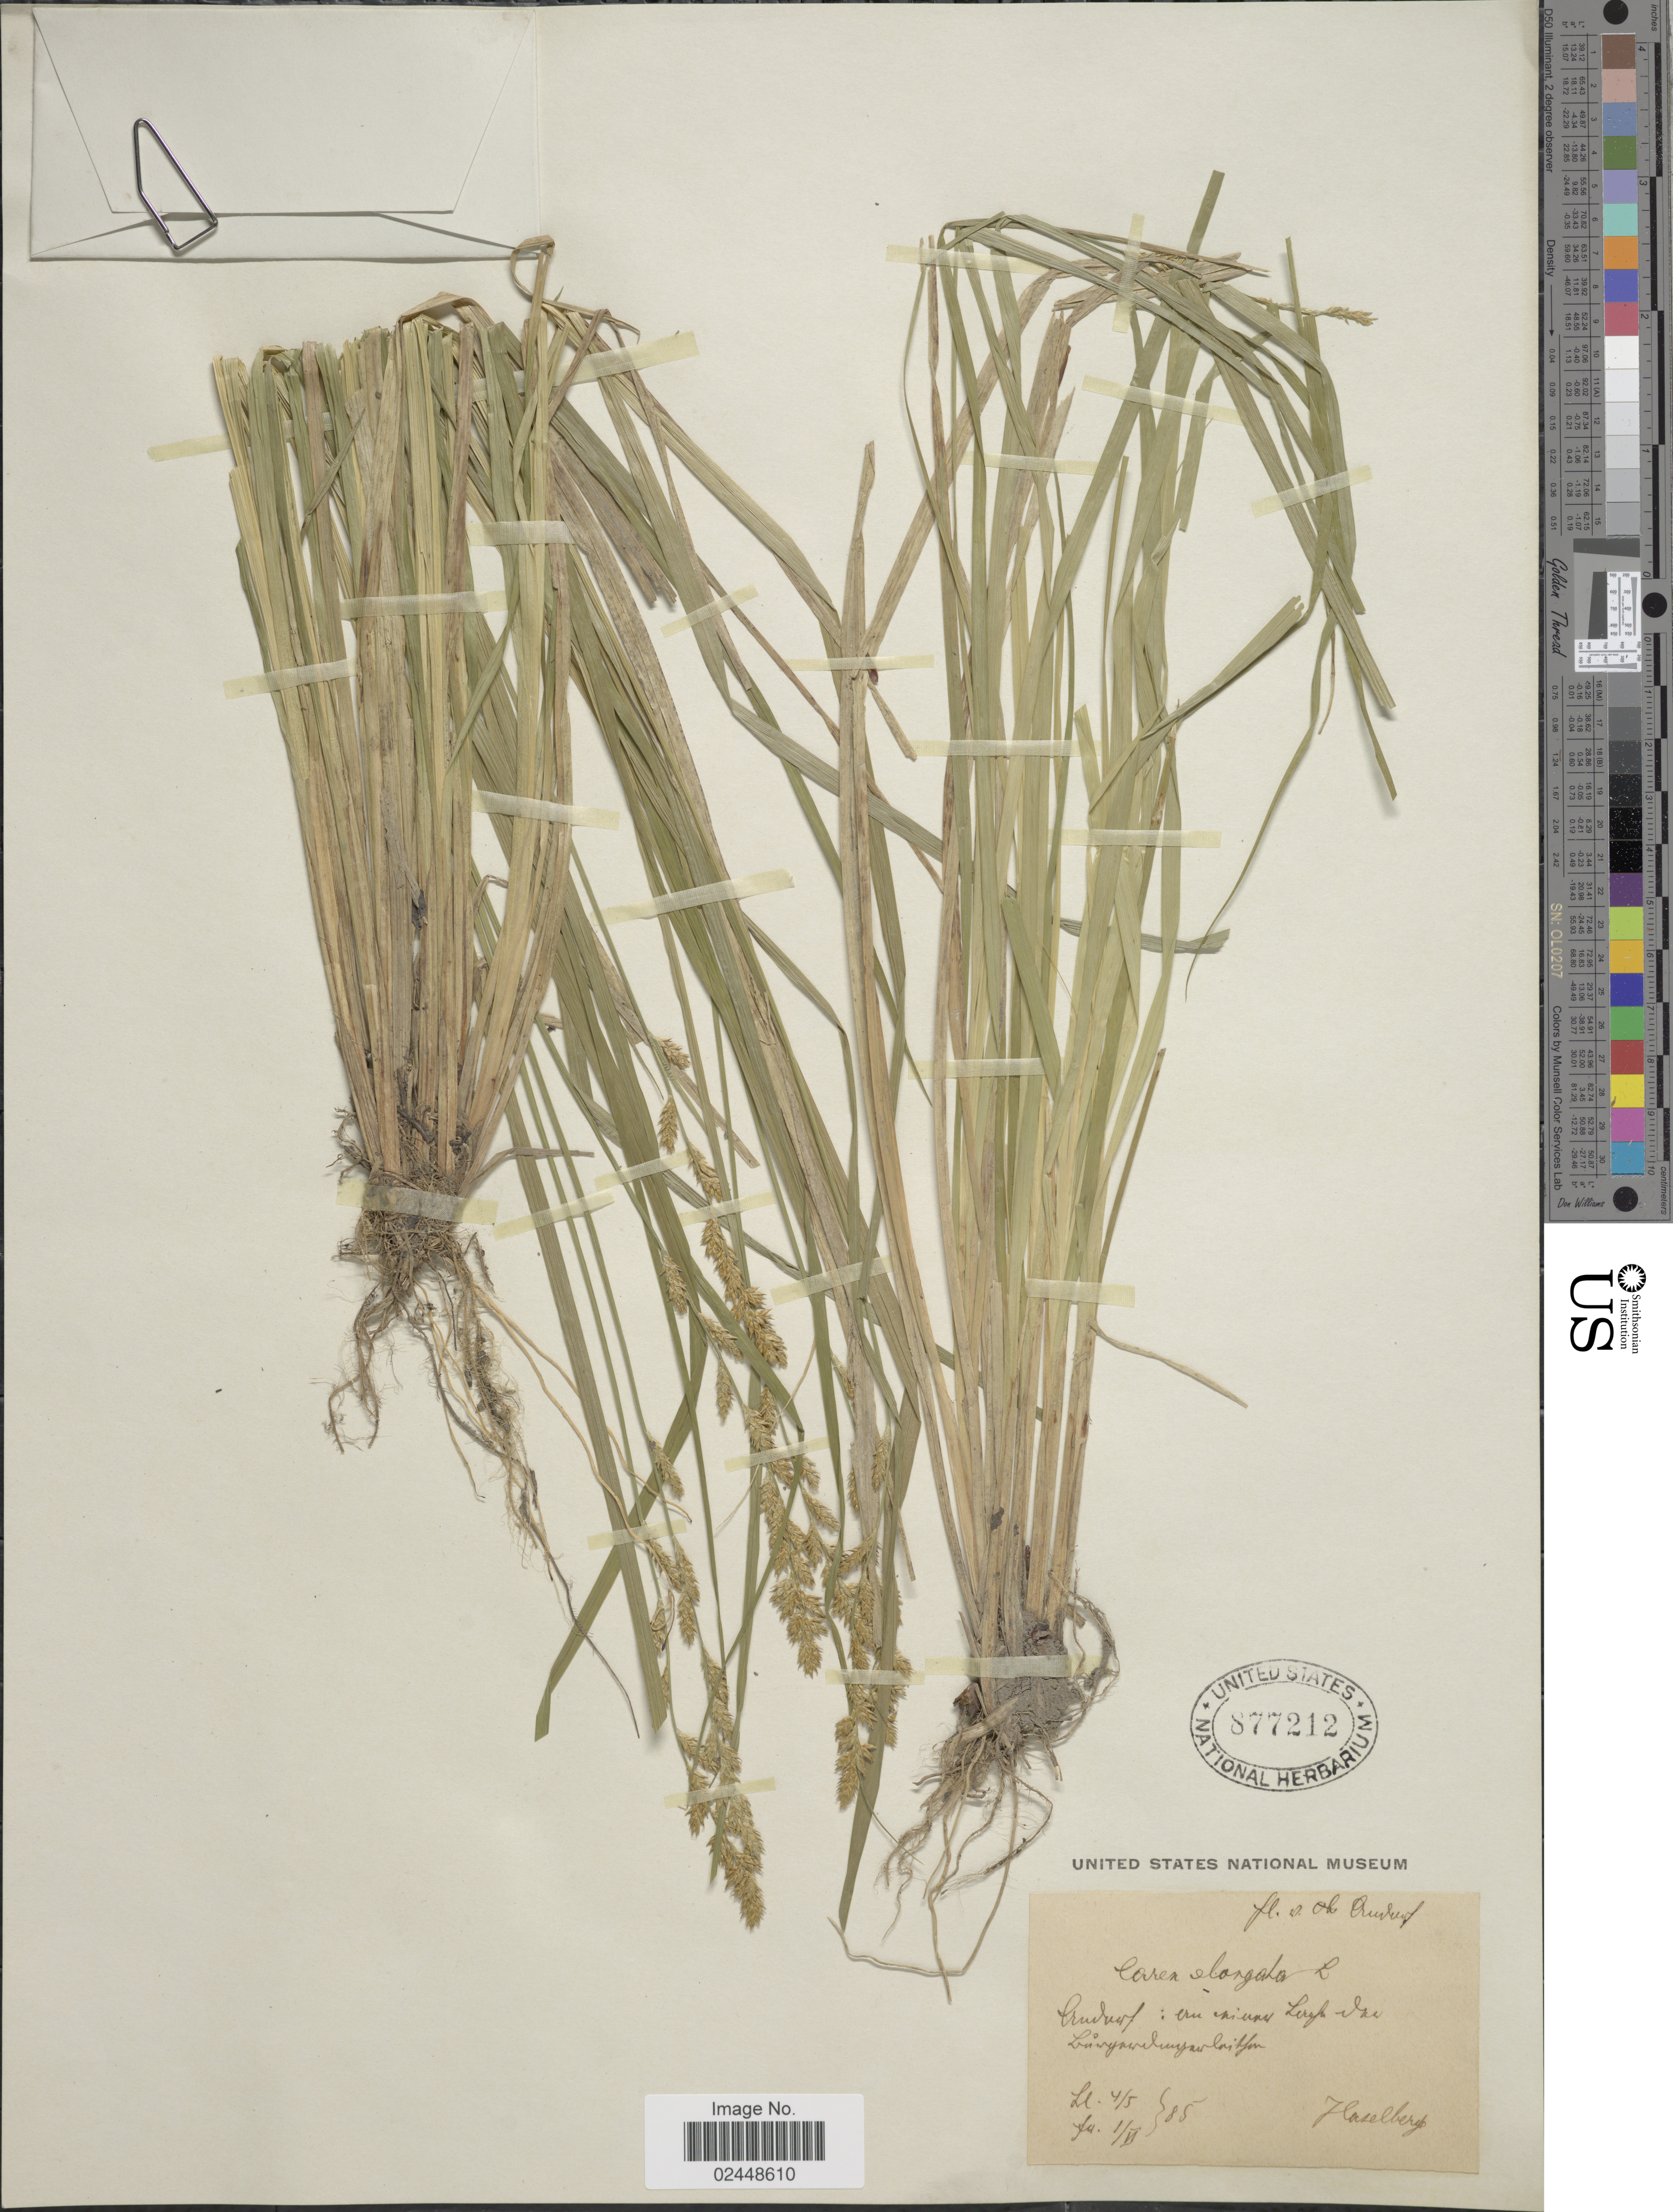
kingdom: Plantae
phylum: Tracheophyta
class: Liliopsida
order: Poales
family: Cyperaceae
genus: Carex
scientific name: Carex elongata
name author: L.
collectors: Haselberg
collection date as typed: Transcribed d/m/y: 4/5/85 to 1/6/85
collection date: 1885-05-04/1885-06-01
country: Austria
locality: Fl. v. Andorf, Andorf: an einer Lache der Burgerdingerleithen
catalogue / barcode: US 877212